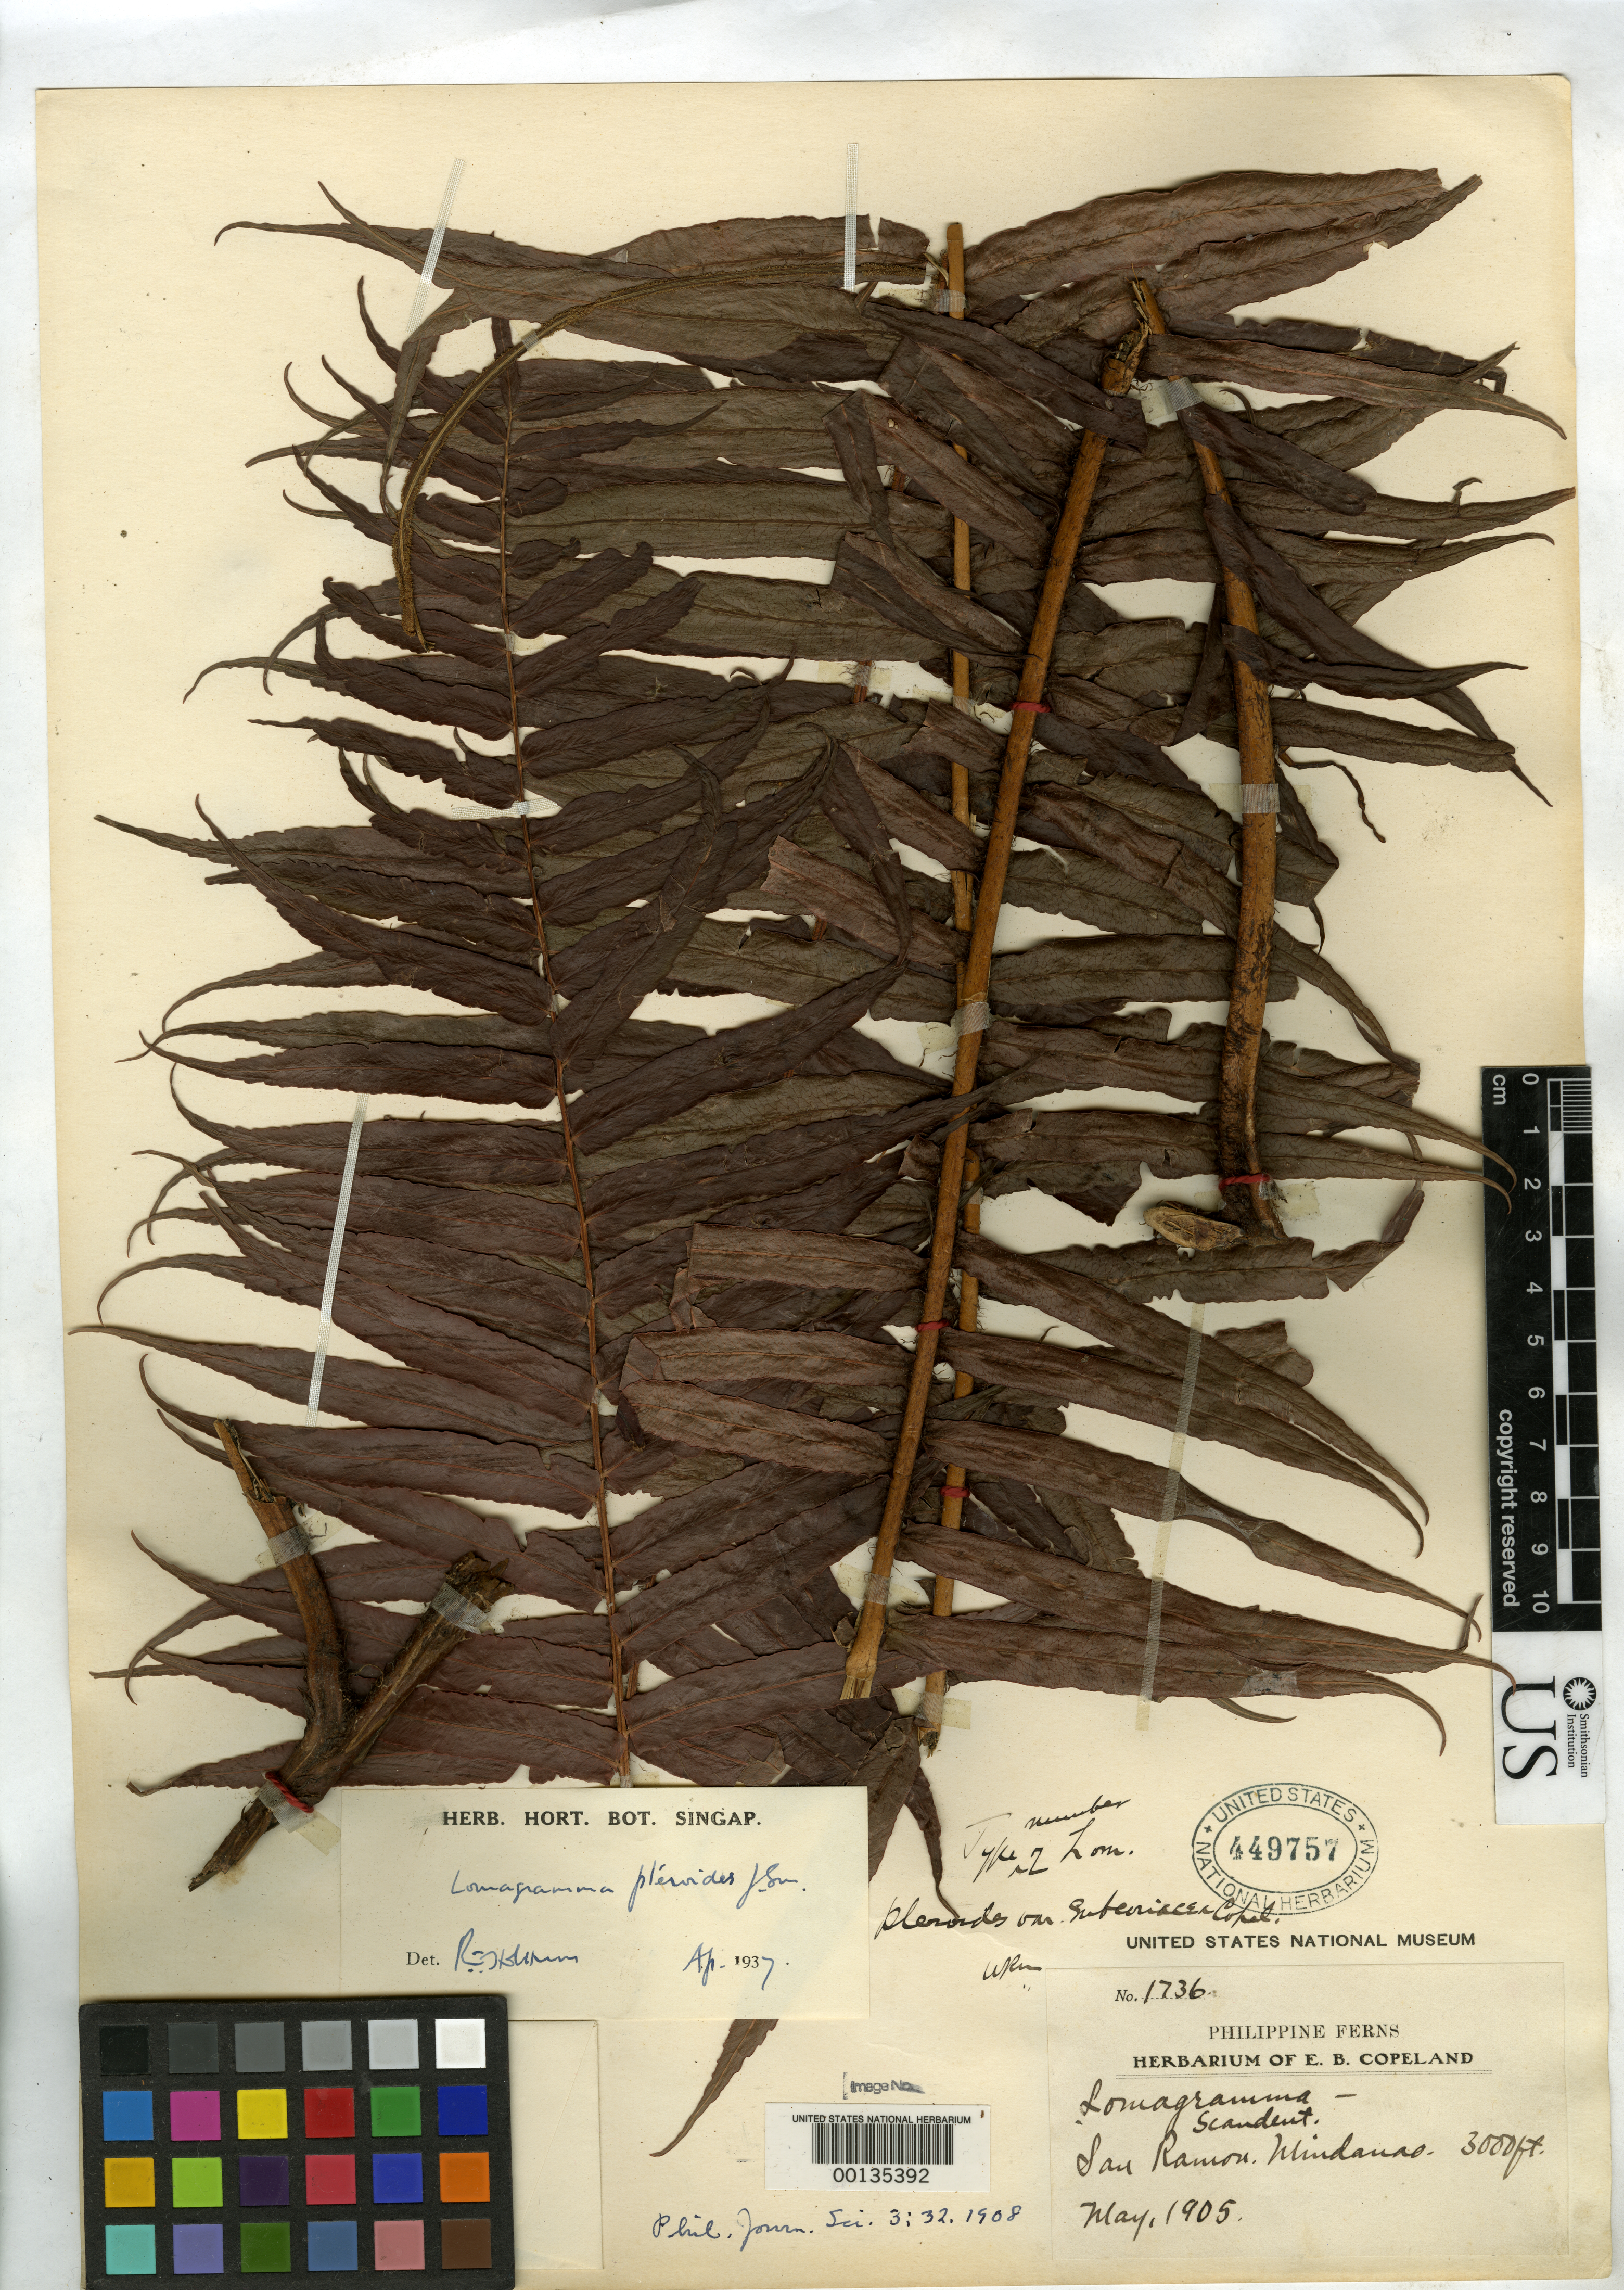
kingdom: Plantae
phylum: Tracheophyta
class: Polypodiopsida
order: Polypodiales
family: Dryopteridaceae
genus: Lomagramma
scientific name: Lomagramma pteroides var. subcoriacea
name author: Copel.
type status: Isosyntype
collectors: E. B. Copeland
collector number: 1736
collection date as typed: May 1905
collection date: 1905-05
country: Philippines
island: Mindanao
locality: San Ramon.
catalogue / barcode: US 449757